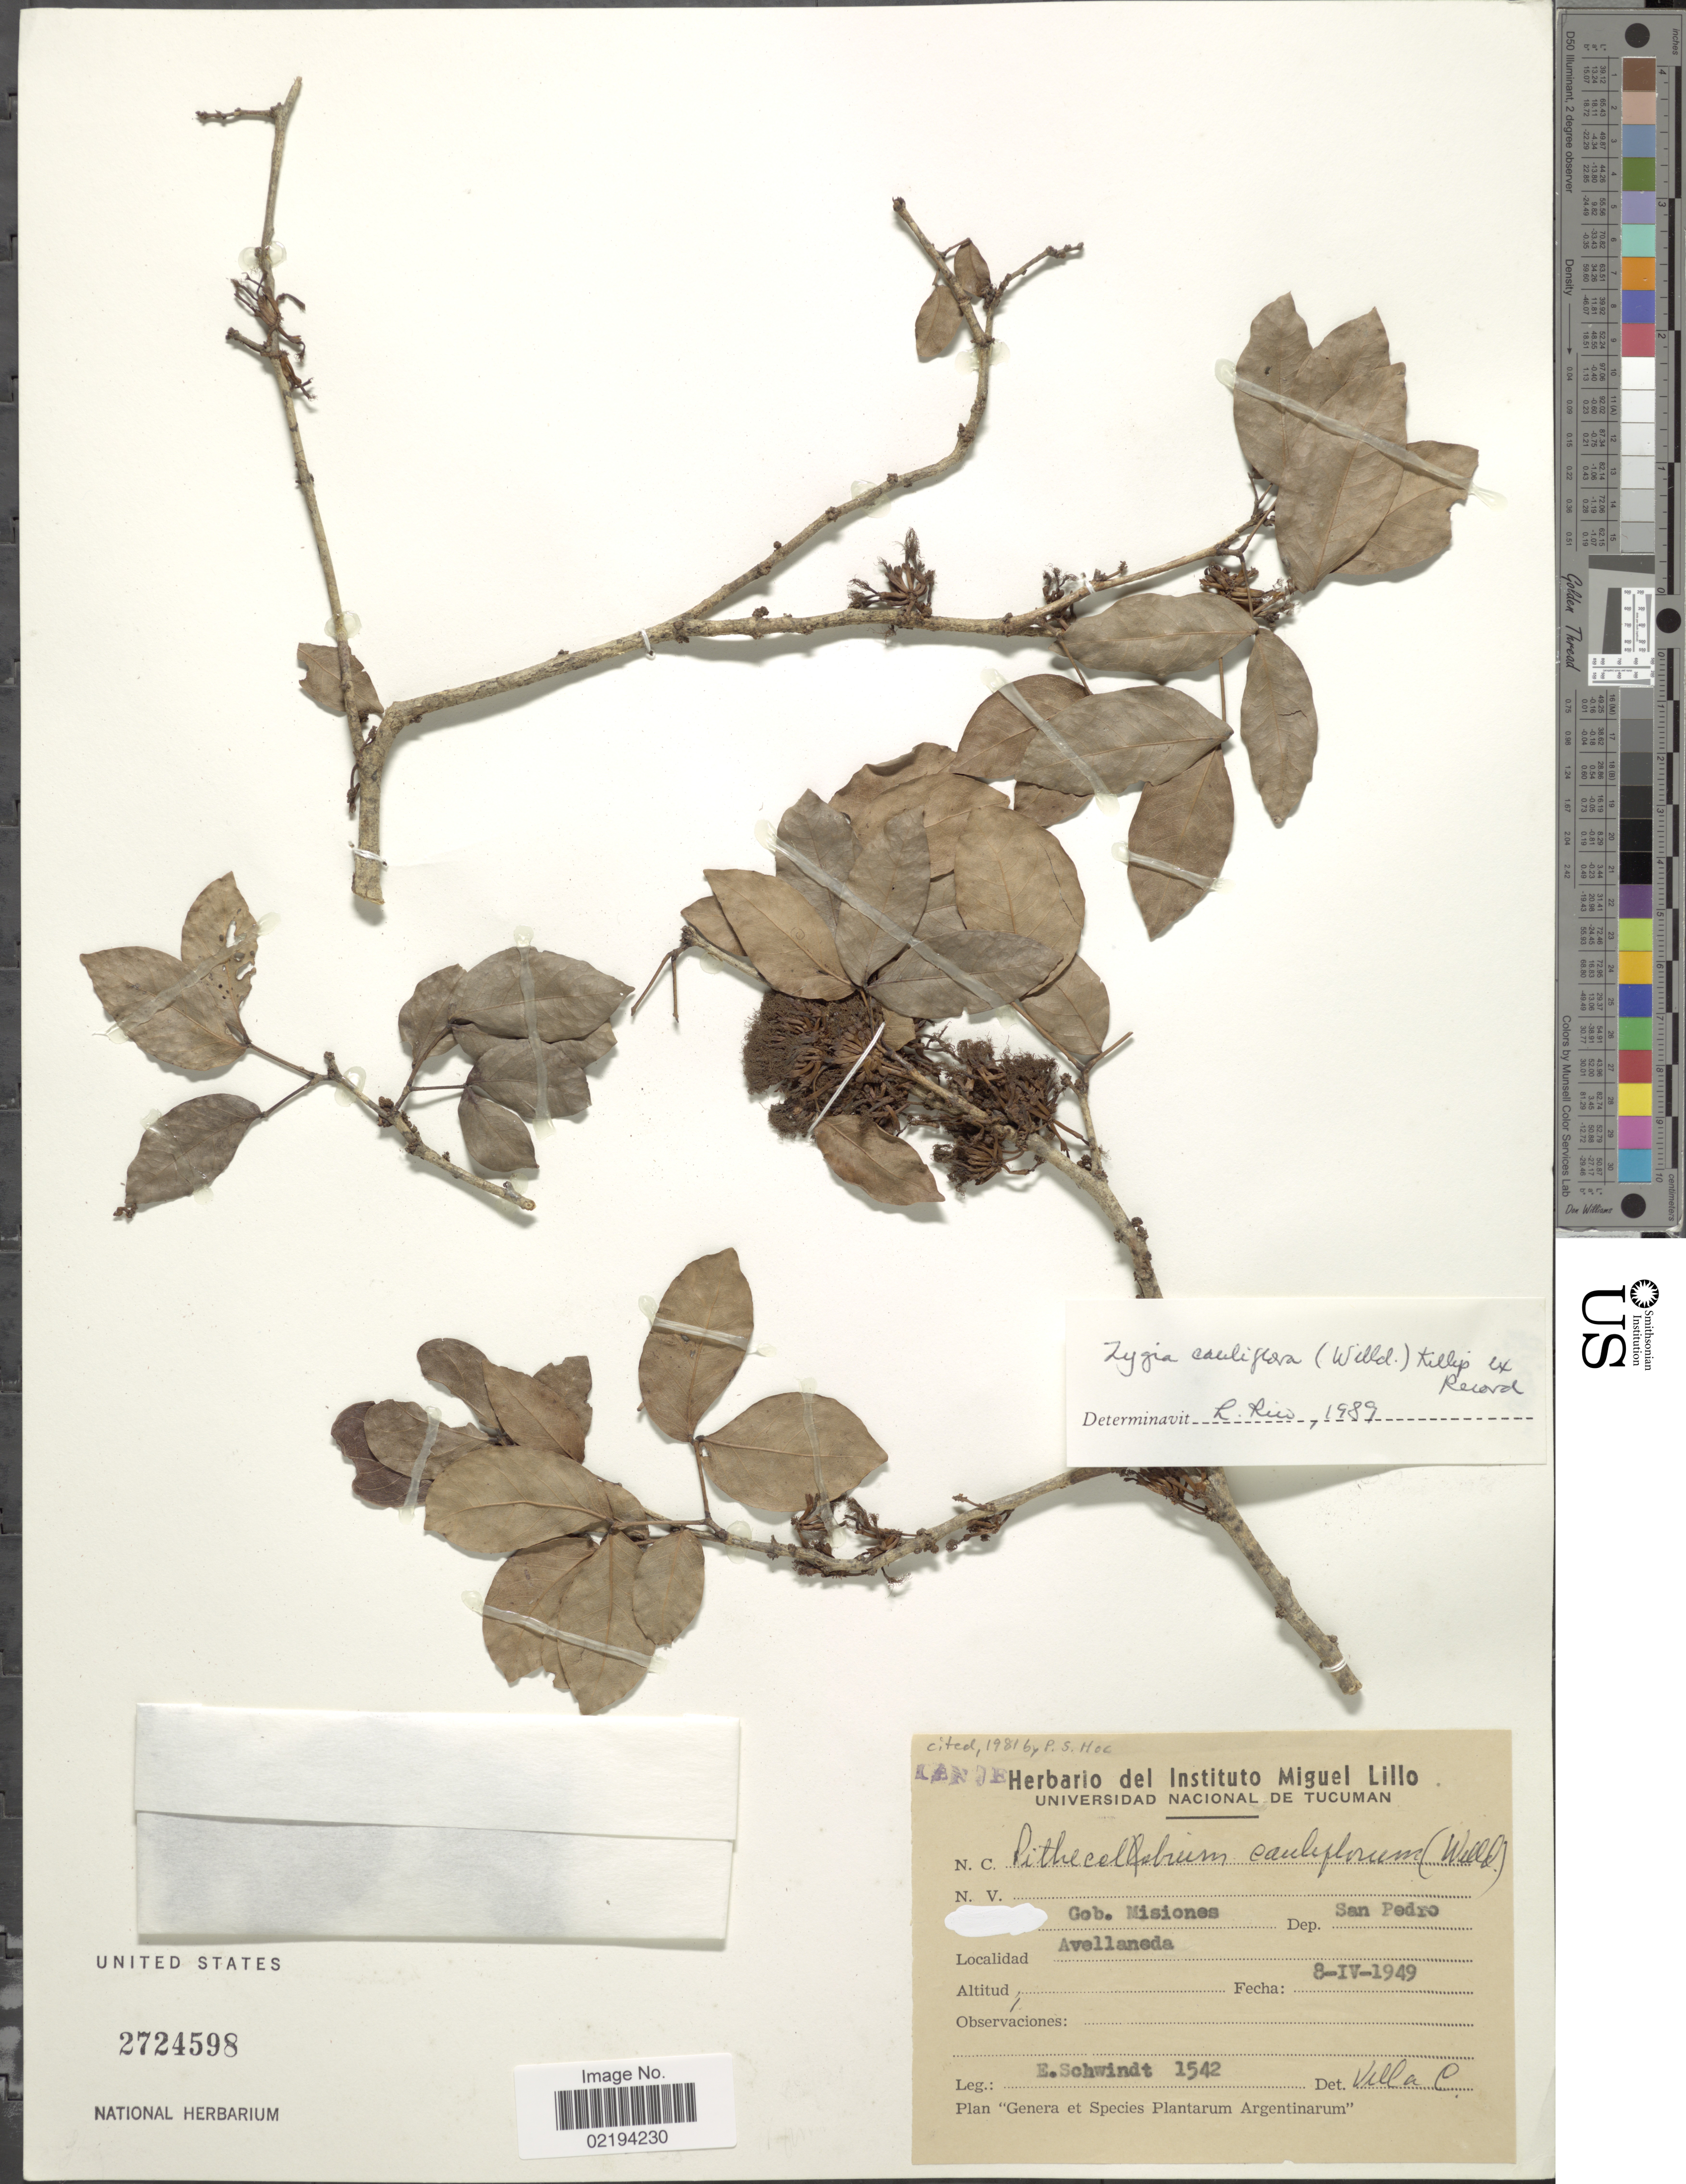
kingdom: Plantae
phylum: Tracheophyta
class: Magnoliopsida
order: Fabales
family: Fabaceae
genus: Zygia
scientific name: Zygia morongii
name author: Barneby & J.W. Grimes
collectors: E. Schwindt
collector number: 1542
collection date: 1949-04-08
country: Paraguay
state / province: San Pedro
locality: Gob. Misiones, Avellaneda.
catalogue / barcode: US 2724598